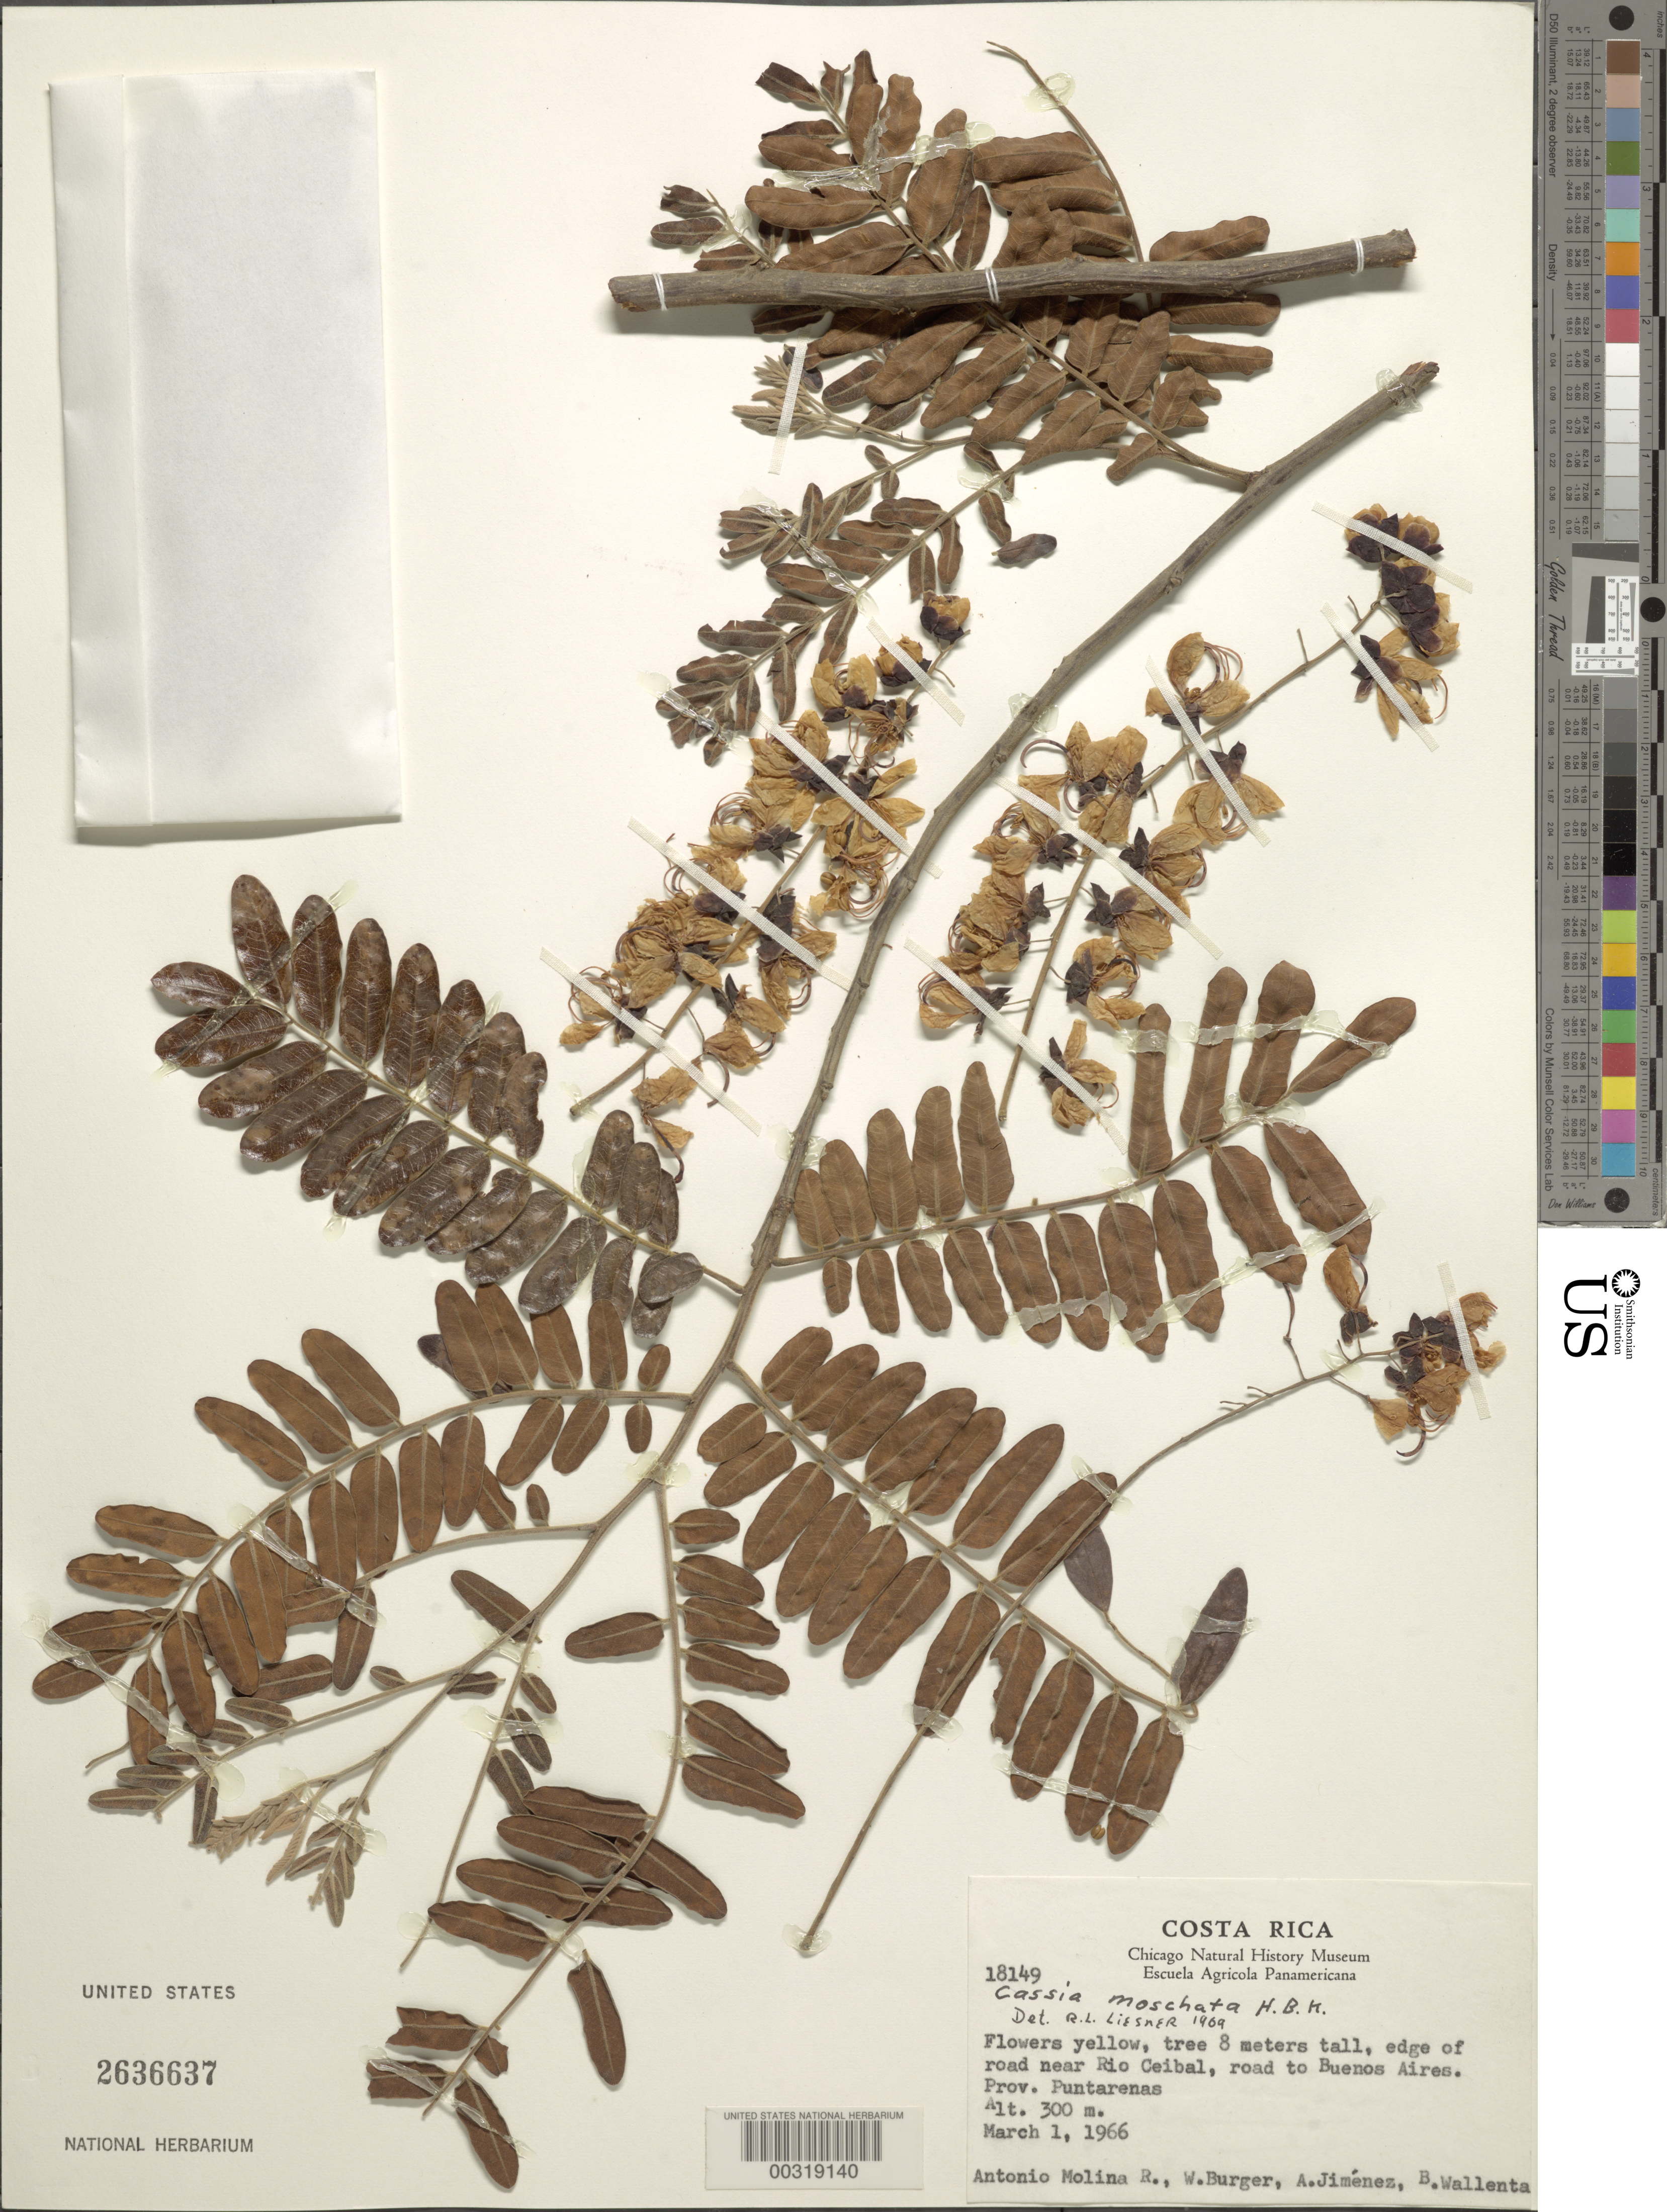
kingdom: Plantae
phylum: Tracheophyta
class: Magnoliopsida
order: Fabales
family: Fabaceae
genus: Cassia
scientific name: Cassia moschata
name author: Kunth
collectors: A. Molina R., W. Burger, A. Jimenez & B. Wallenta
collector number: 18149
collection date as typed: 01 Mar 1966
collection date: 1966-03-01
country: Costa Rica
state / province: Puntarenas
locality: Near rio ceibal, road to buenos aires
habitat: Edge of road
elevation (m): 300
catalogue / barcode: US 2636637